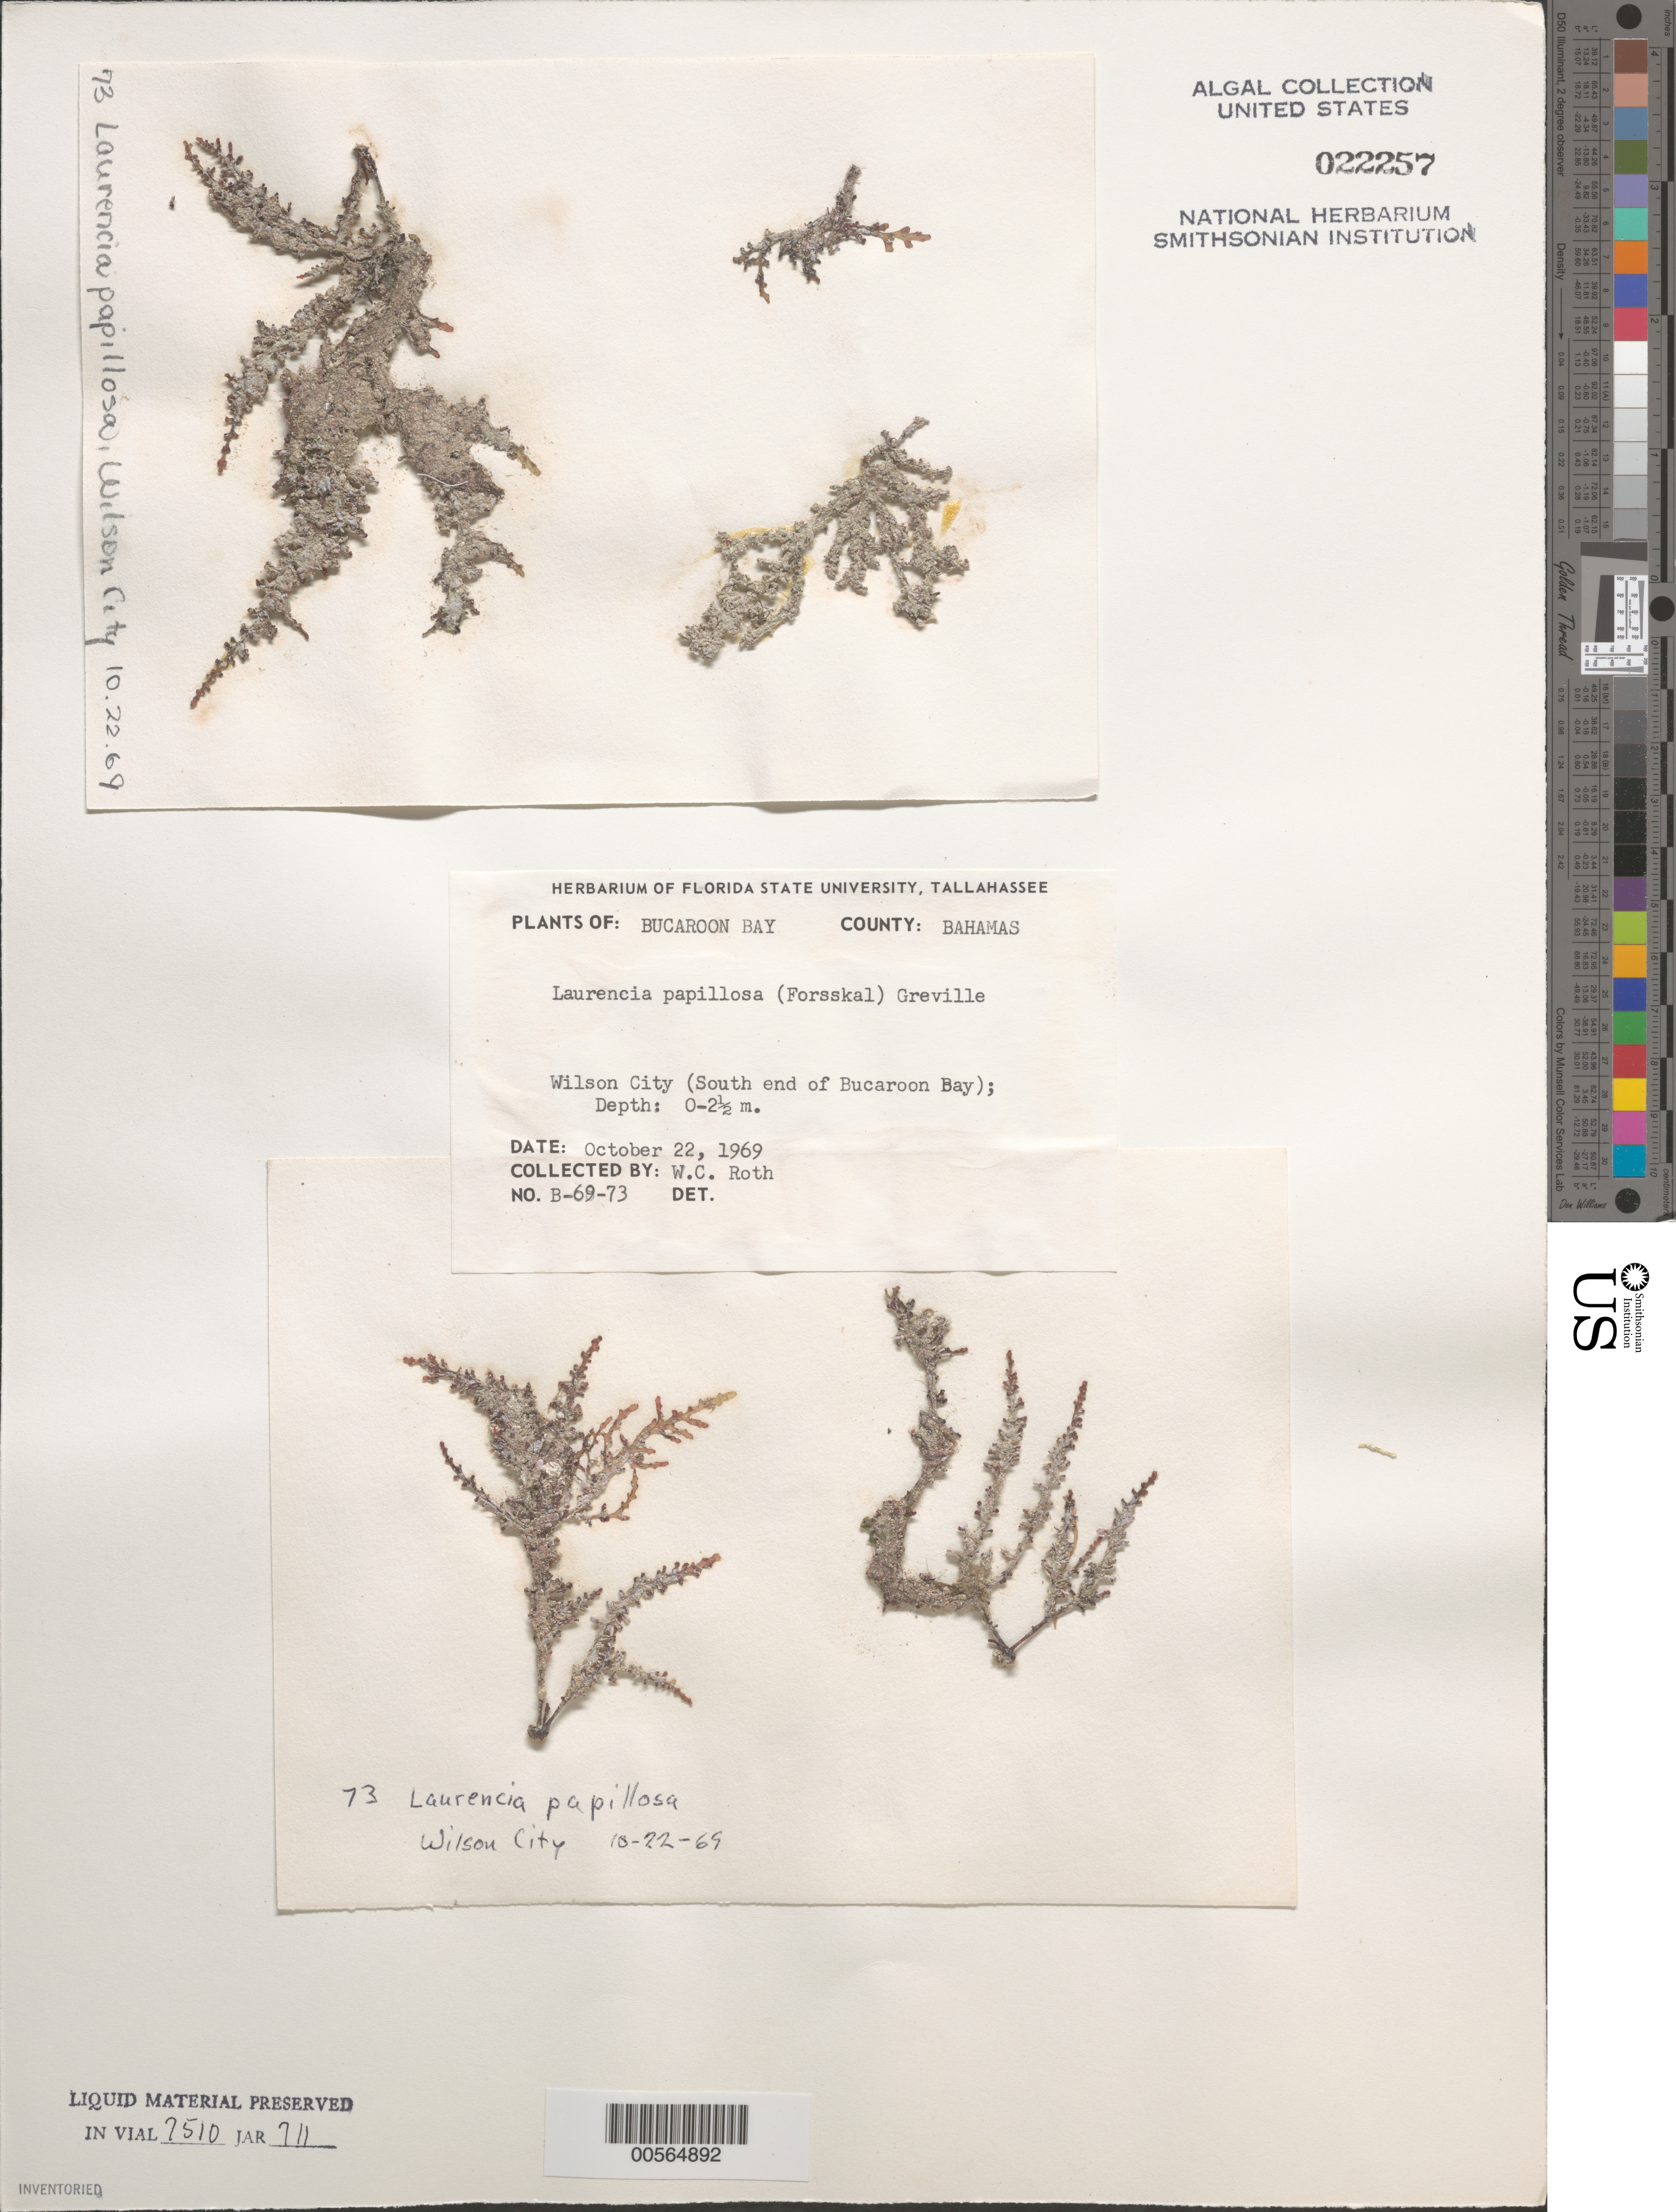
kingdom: Plantae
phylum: Rhodophyta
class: Florideophyceae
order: Ceramiales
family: Rhodomelaceae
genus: Palisada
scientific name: Palisada perforata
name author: (Bory) K.W. Nam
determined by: Algae name updating Project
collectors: W. C. Roth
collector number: B-69-73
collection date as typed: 22 Oct 1969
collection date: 1969-10-22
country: Bahamas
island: Great Abaco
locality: Wilson City, Buckaroon Bay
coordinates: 26 22'00" N, 77 02'00" W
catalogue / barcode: US 22257